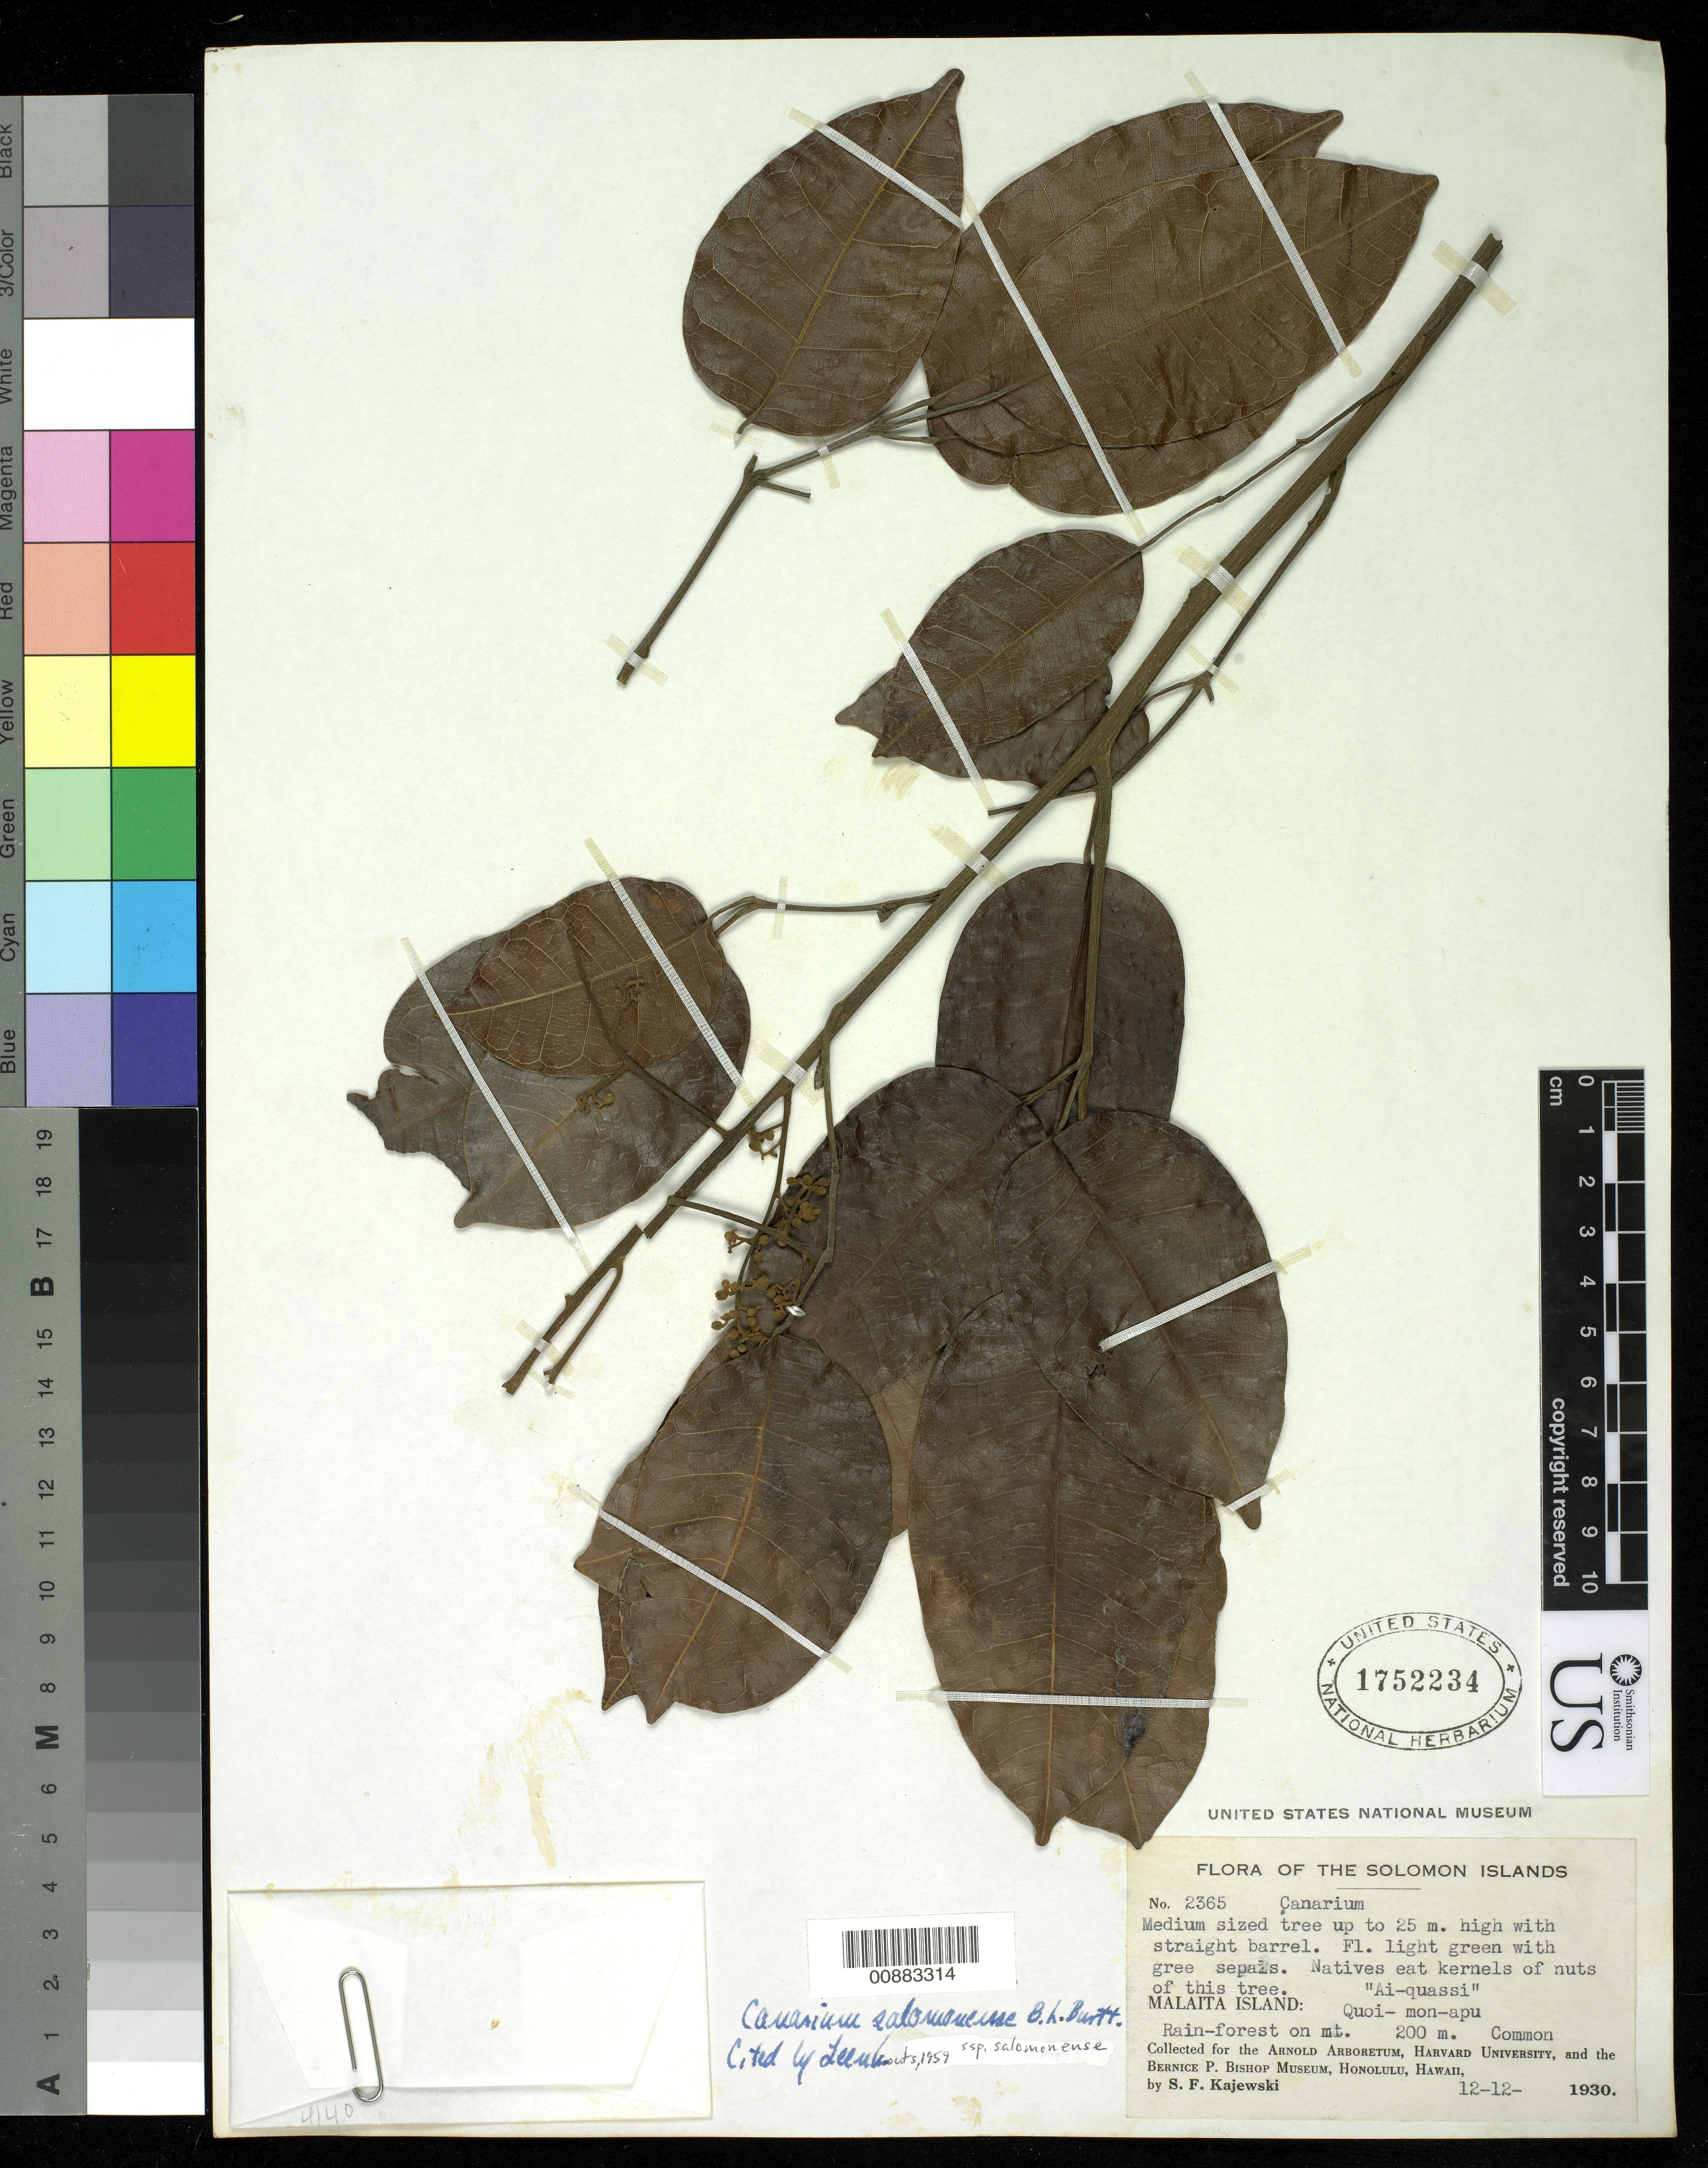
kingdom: Plantae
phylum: Tracheophyta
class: Magnoliopsida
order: Sapindales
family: Burseraceae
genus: Canarium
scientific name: Canarium salomonense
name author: B.L. Burtt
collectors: S. Kajewski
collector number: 2365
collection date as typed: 12 Dec 1930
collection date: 1930-12-12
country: Solomon Islands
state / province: Malaita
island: Malaita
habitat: Rain forest on mt.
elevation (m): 200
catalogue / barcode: US 1752234